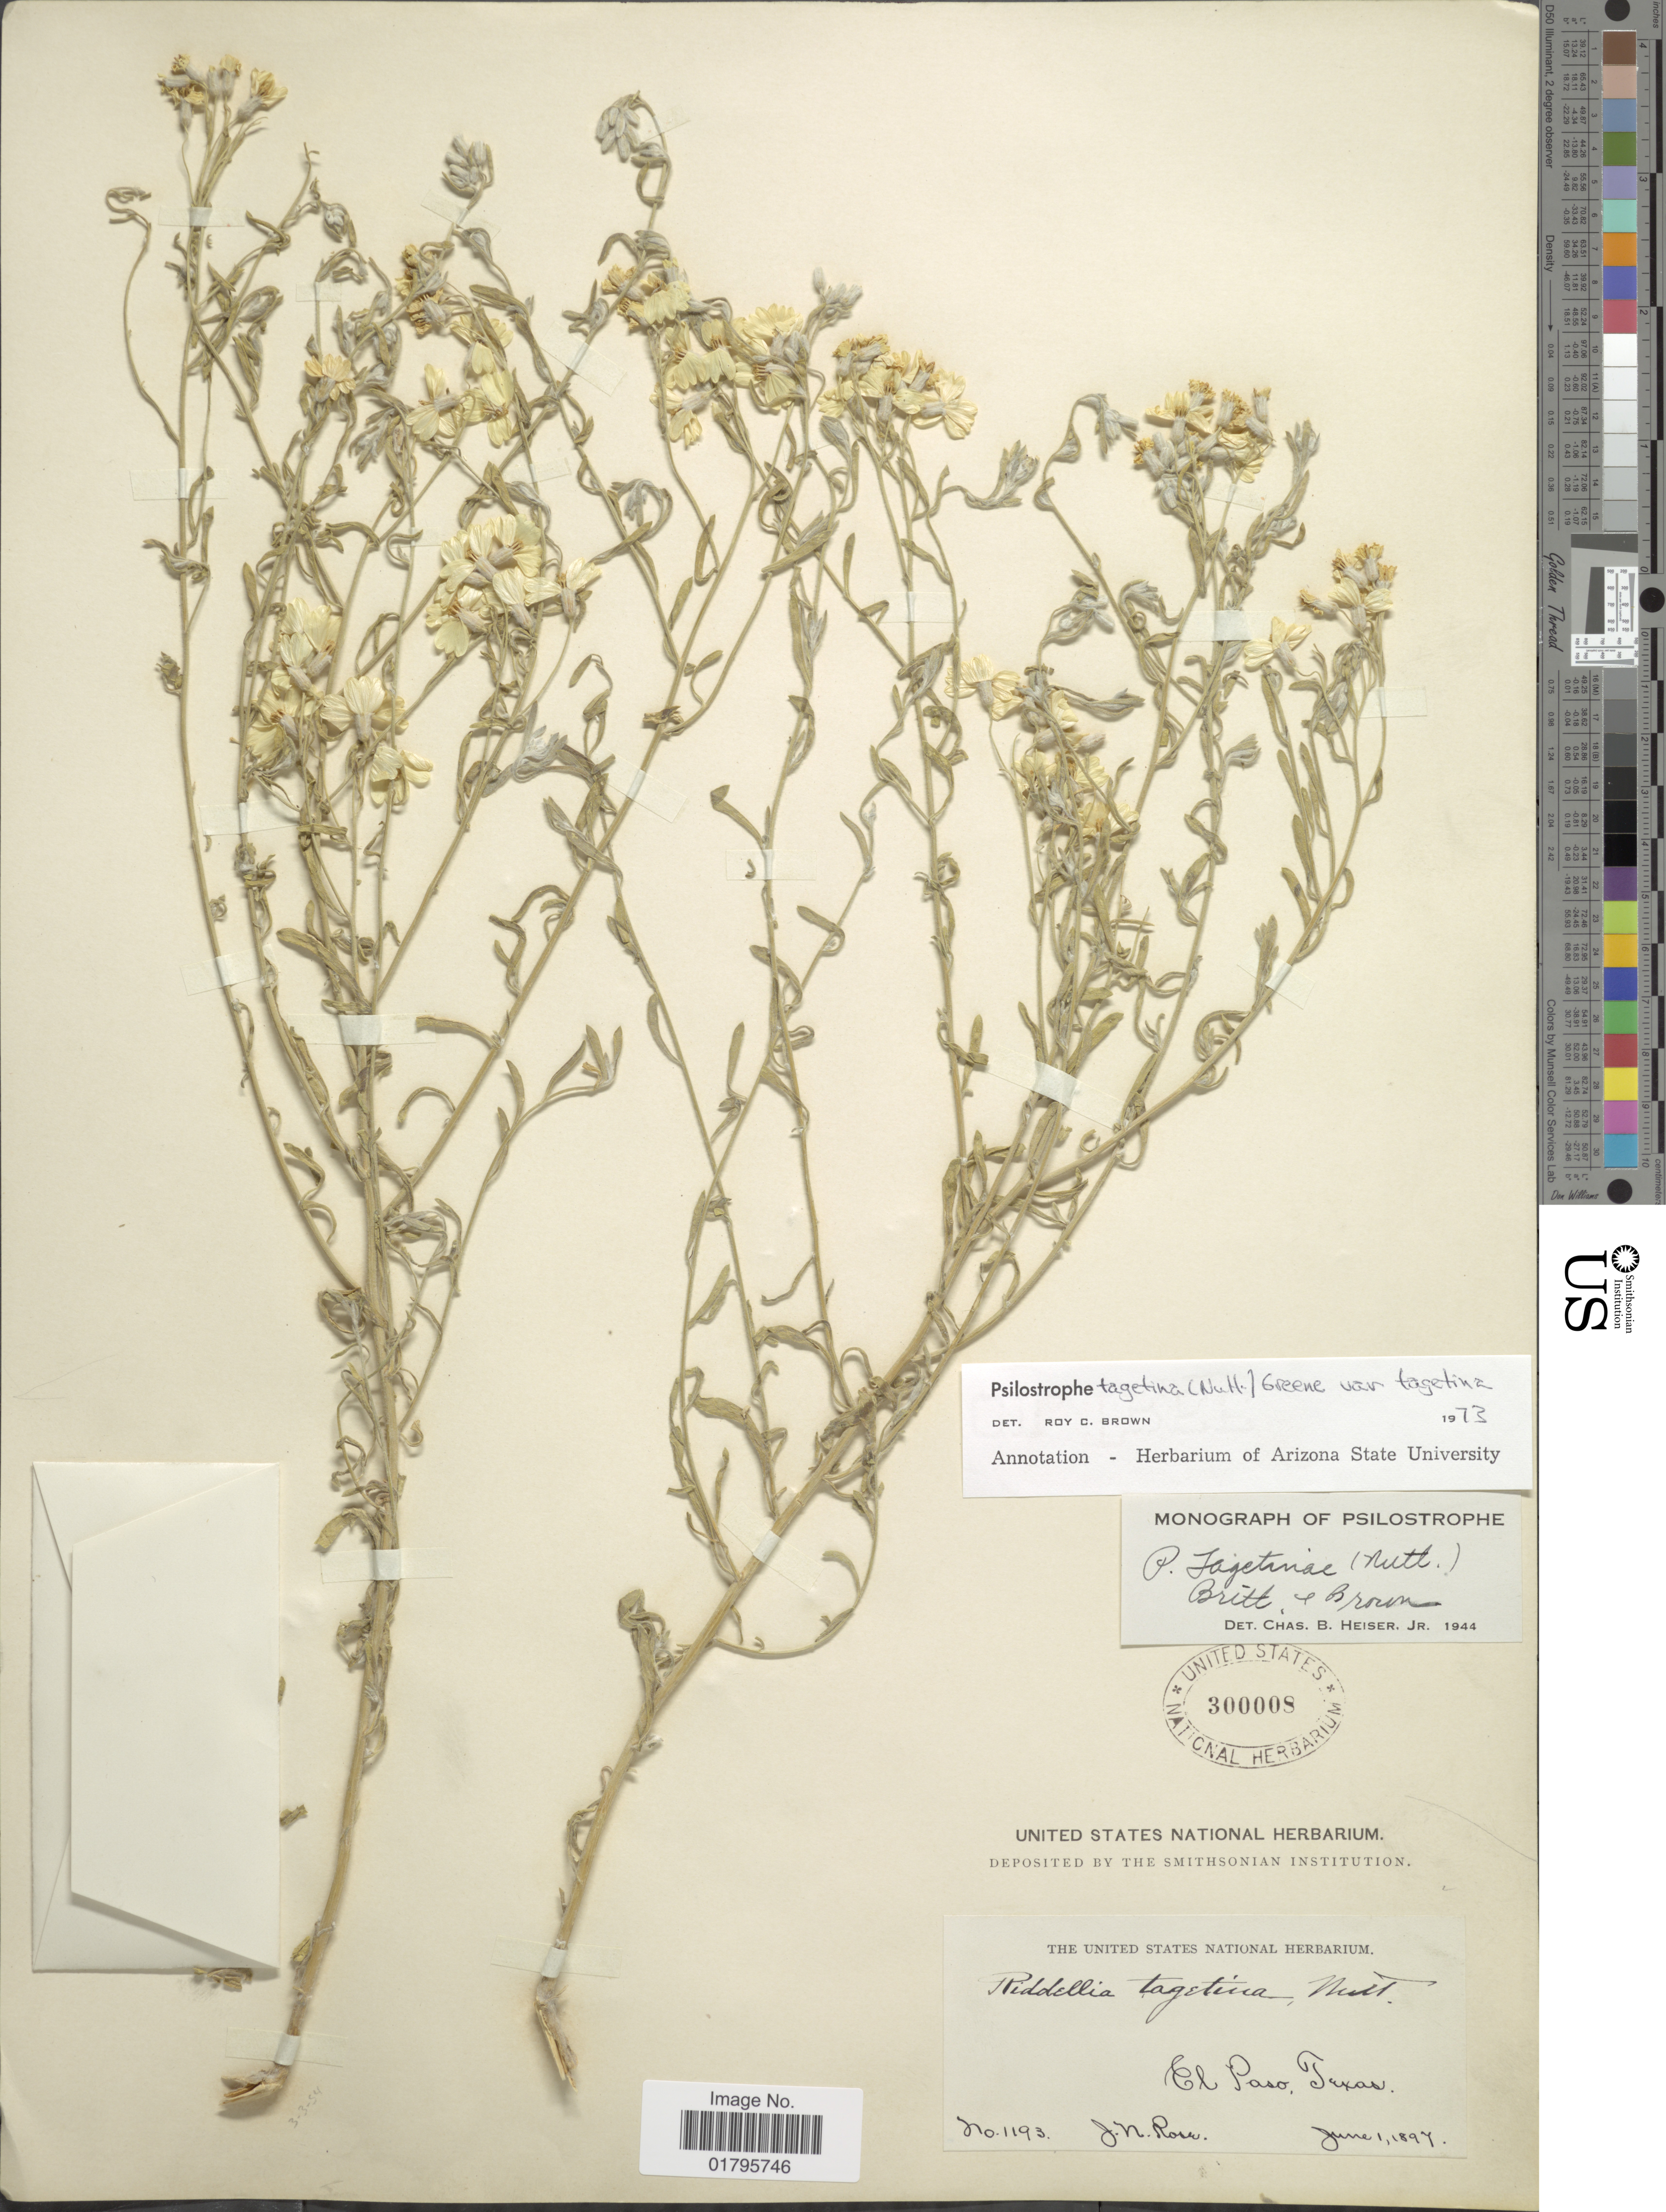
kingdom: Plantae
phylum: Tracheophyta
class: Magnoliopsida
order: Asterales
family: Asteraceae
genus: Psilostrophe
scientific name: Psilostrophe tagetina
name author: (Nutt.) Greene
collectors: J. N. Rose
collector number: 1193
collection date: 1897-06-01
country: United States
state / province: Texas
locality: El Paso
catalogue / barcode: US 300008